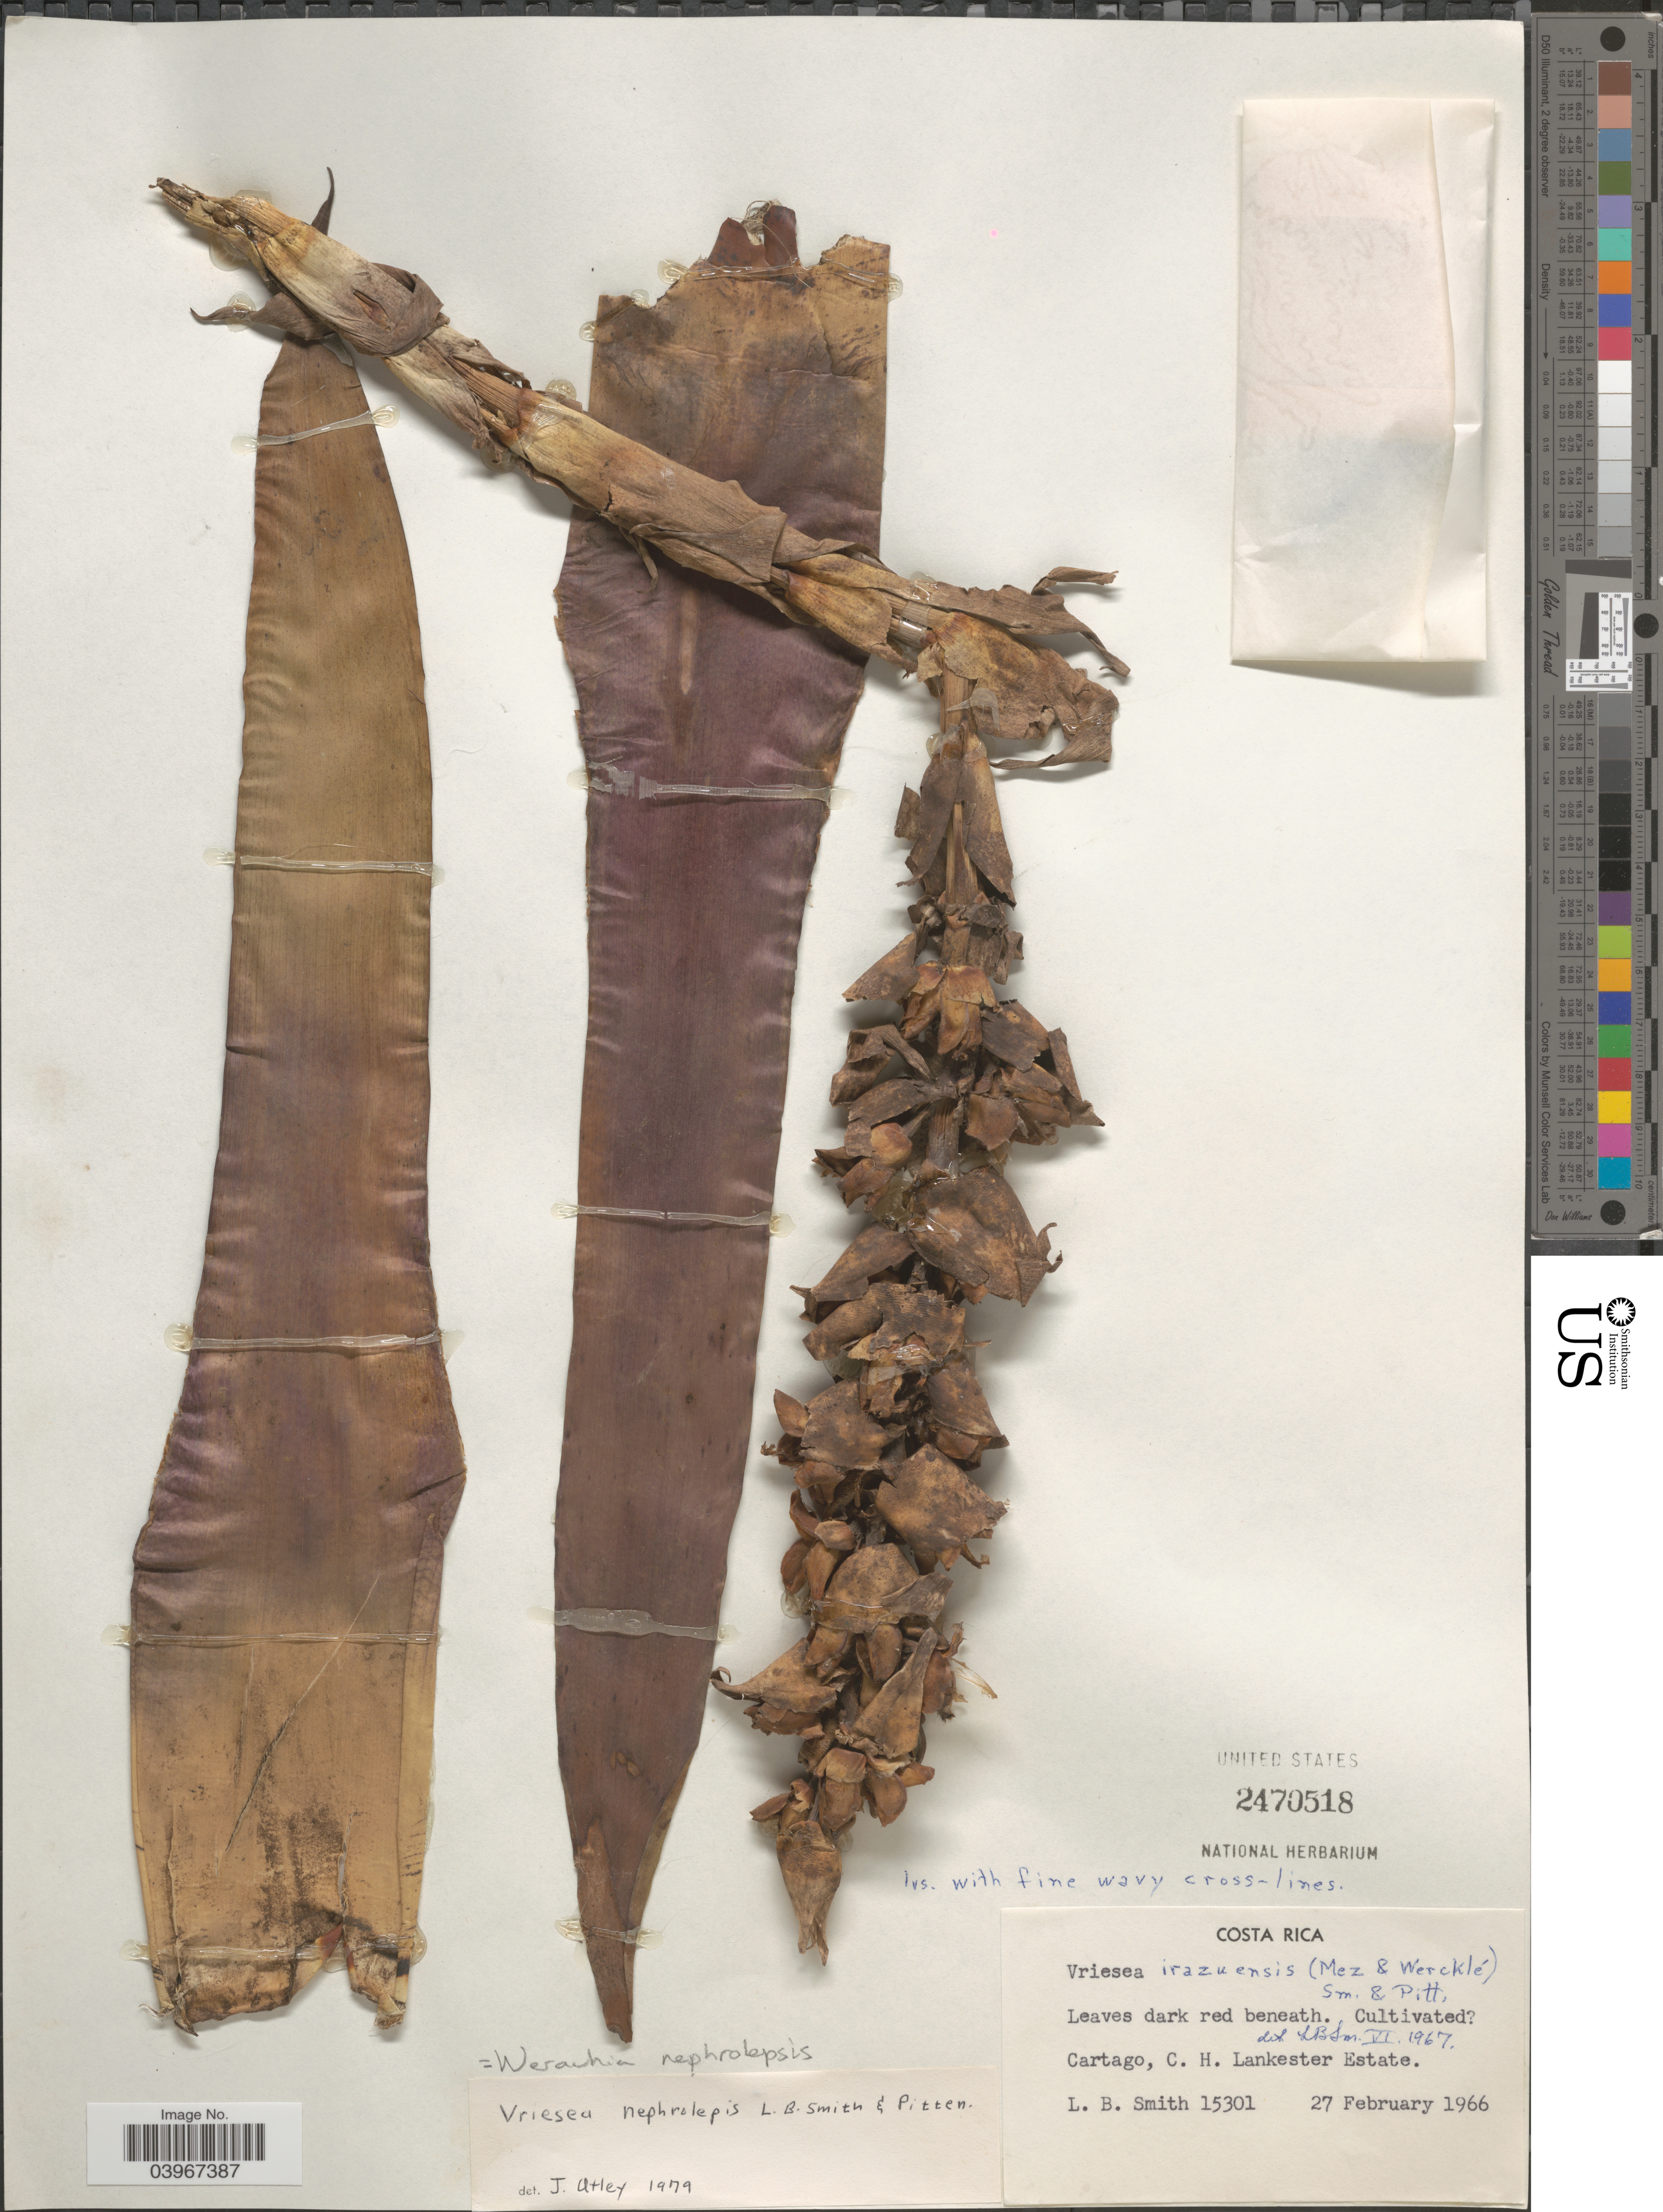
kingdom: Plantae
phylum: Tracheophyta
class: Liliopsida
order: Poales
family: Bromeliaceae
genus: Werauhia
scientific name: Werauhia nephrolepis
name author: (L.B. Sm. & Pittendr.) J.R. Grant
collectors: L. Smith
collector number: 15301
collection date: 1966-02-27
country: Costa Rica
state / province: Cartago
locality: C. H. Lankester Estate.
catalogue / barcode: US 2470518